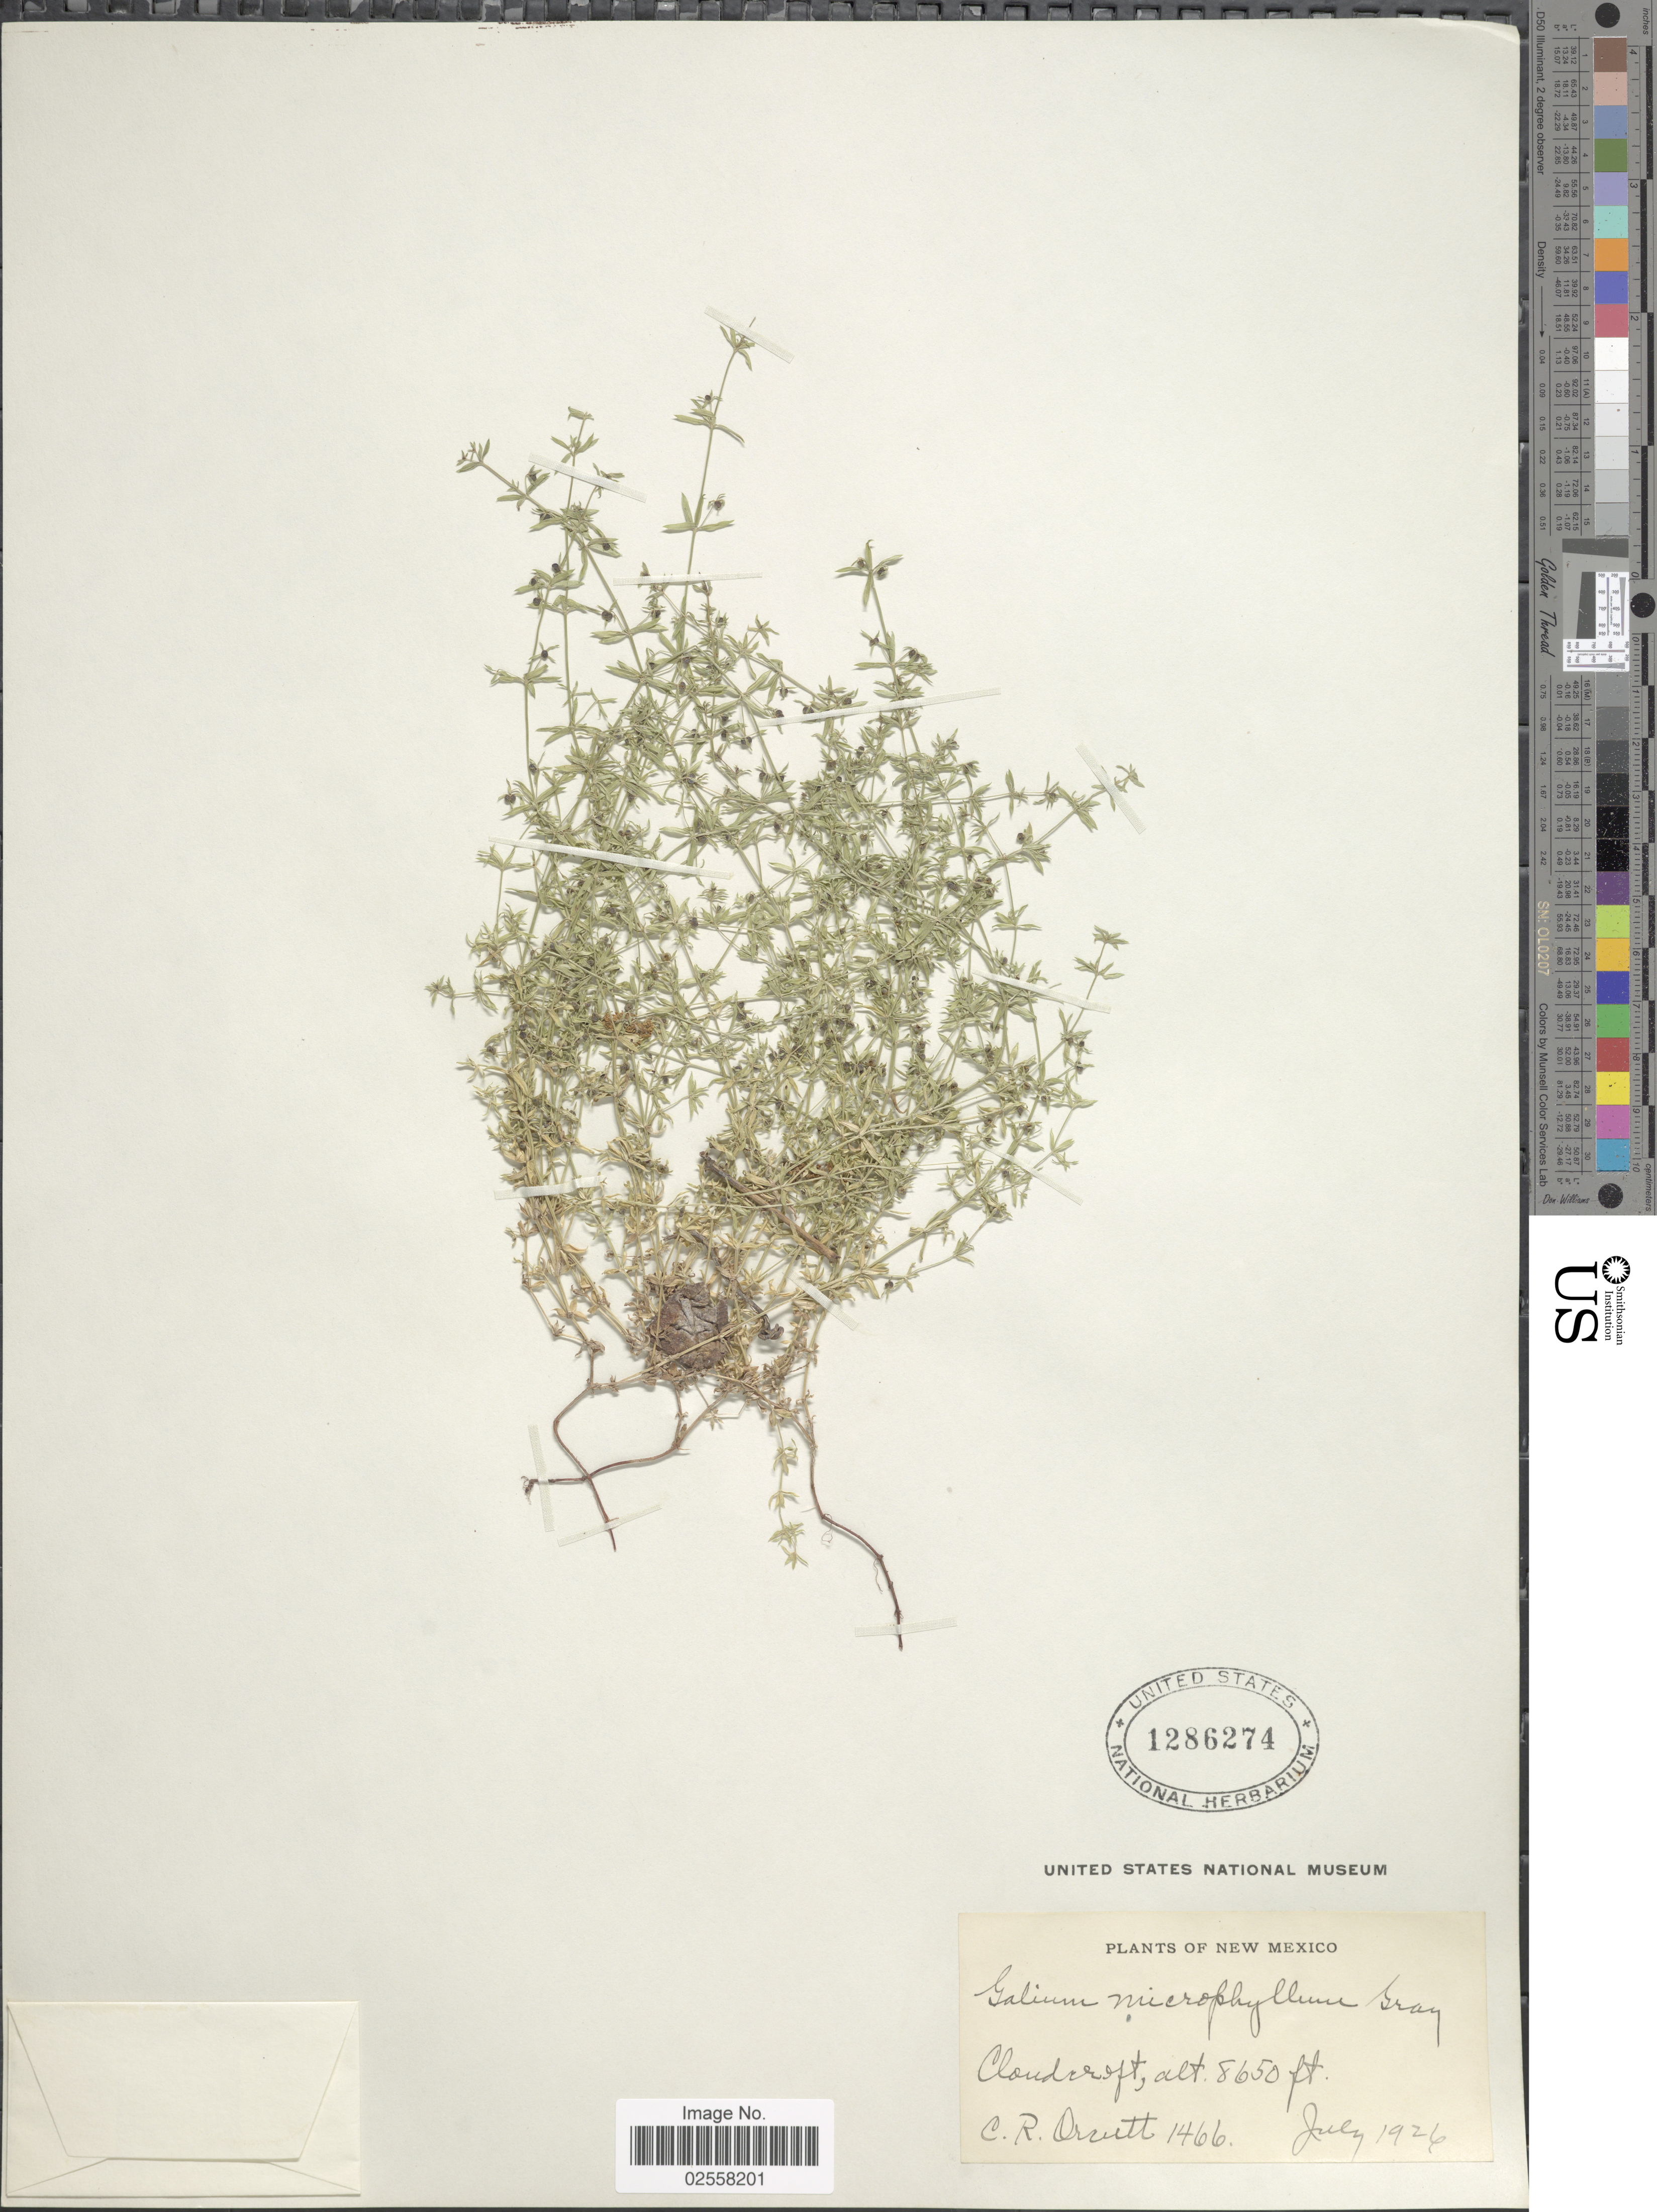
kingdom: Plantae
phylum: Tracheophyta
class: Magnoliopsida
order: Gentianales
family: Rubiaceae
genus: Galium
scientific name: Galium microphyllum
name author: A. Gray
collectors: C. R. Orcutt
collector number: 1466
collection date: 1926-07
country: United States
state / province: New Mexico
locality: Cloudcroft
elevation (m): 2637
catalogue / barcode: US 1286274